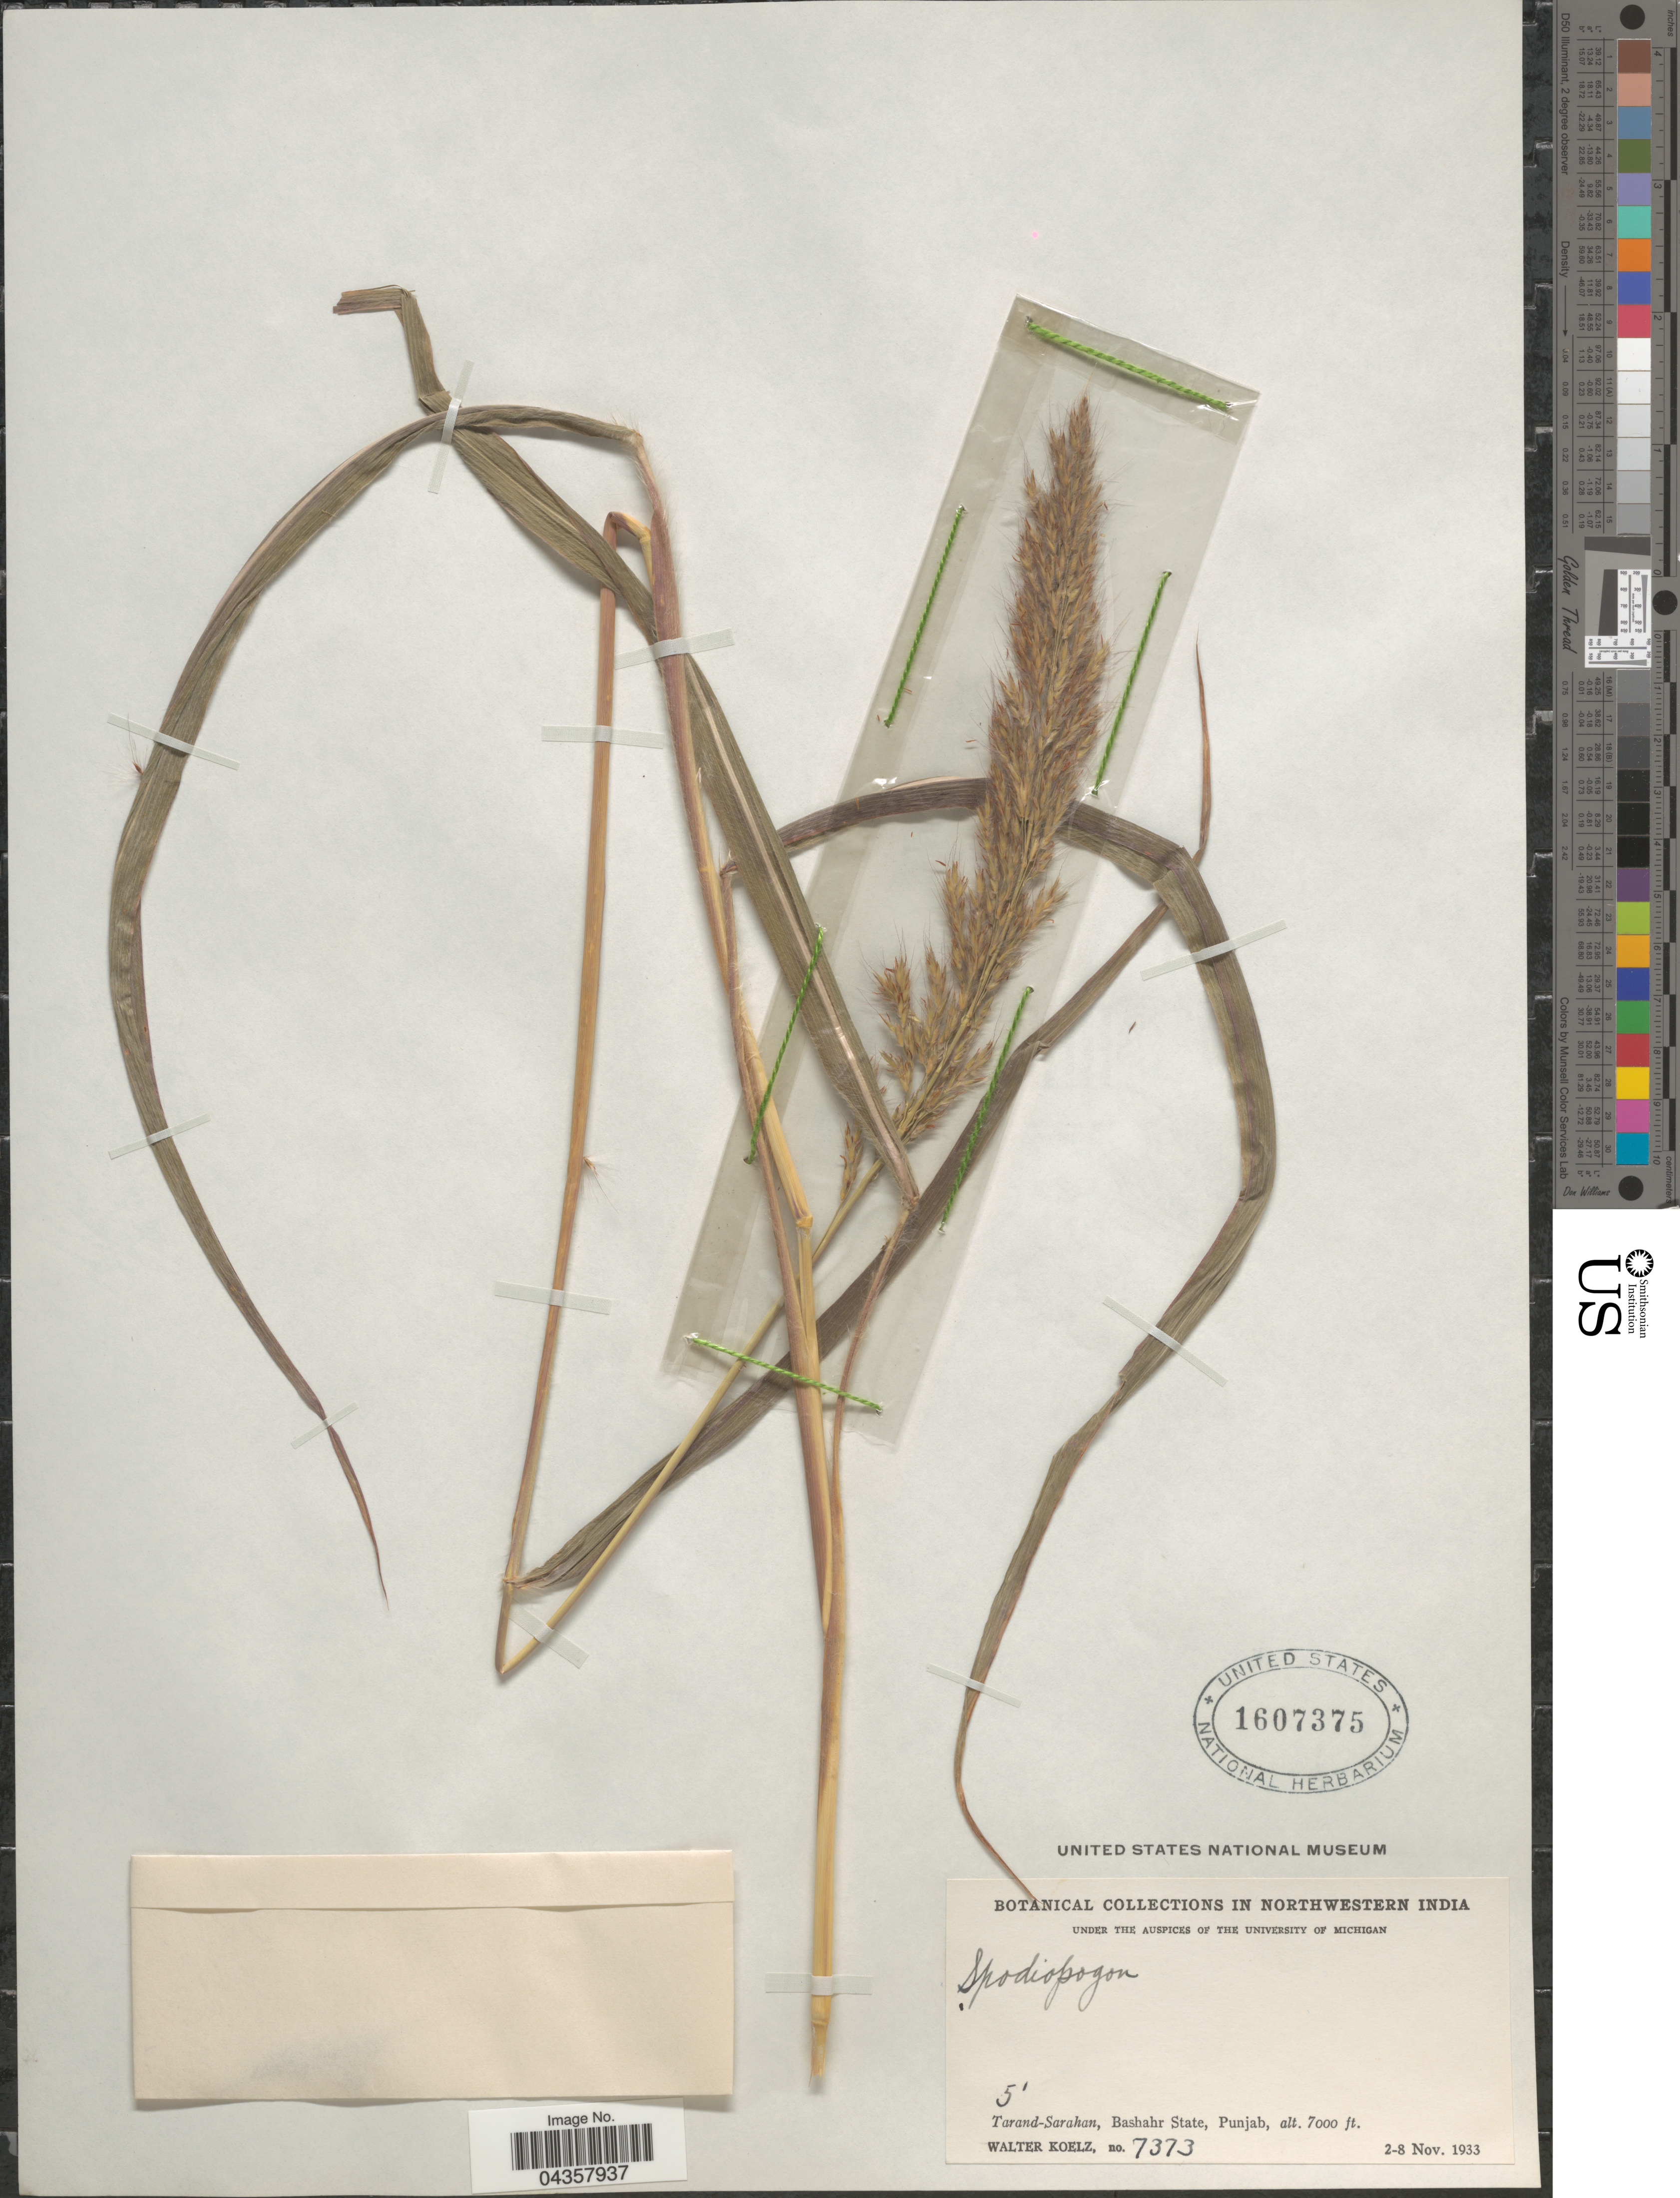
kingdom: Plantae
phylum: Tracheophyta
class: Liliopsida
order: Poales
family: Poaceae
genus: Spodiopogon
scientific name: Spodiopogon dubius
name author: Hack.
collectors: W. N. Koelz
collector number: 7373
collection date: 1933-11-02/1933-11-08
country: India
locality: In Northwestern India. Tarand-Sarahan, Bashahr State.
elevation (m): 2134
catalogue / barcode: US 1607375